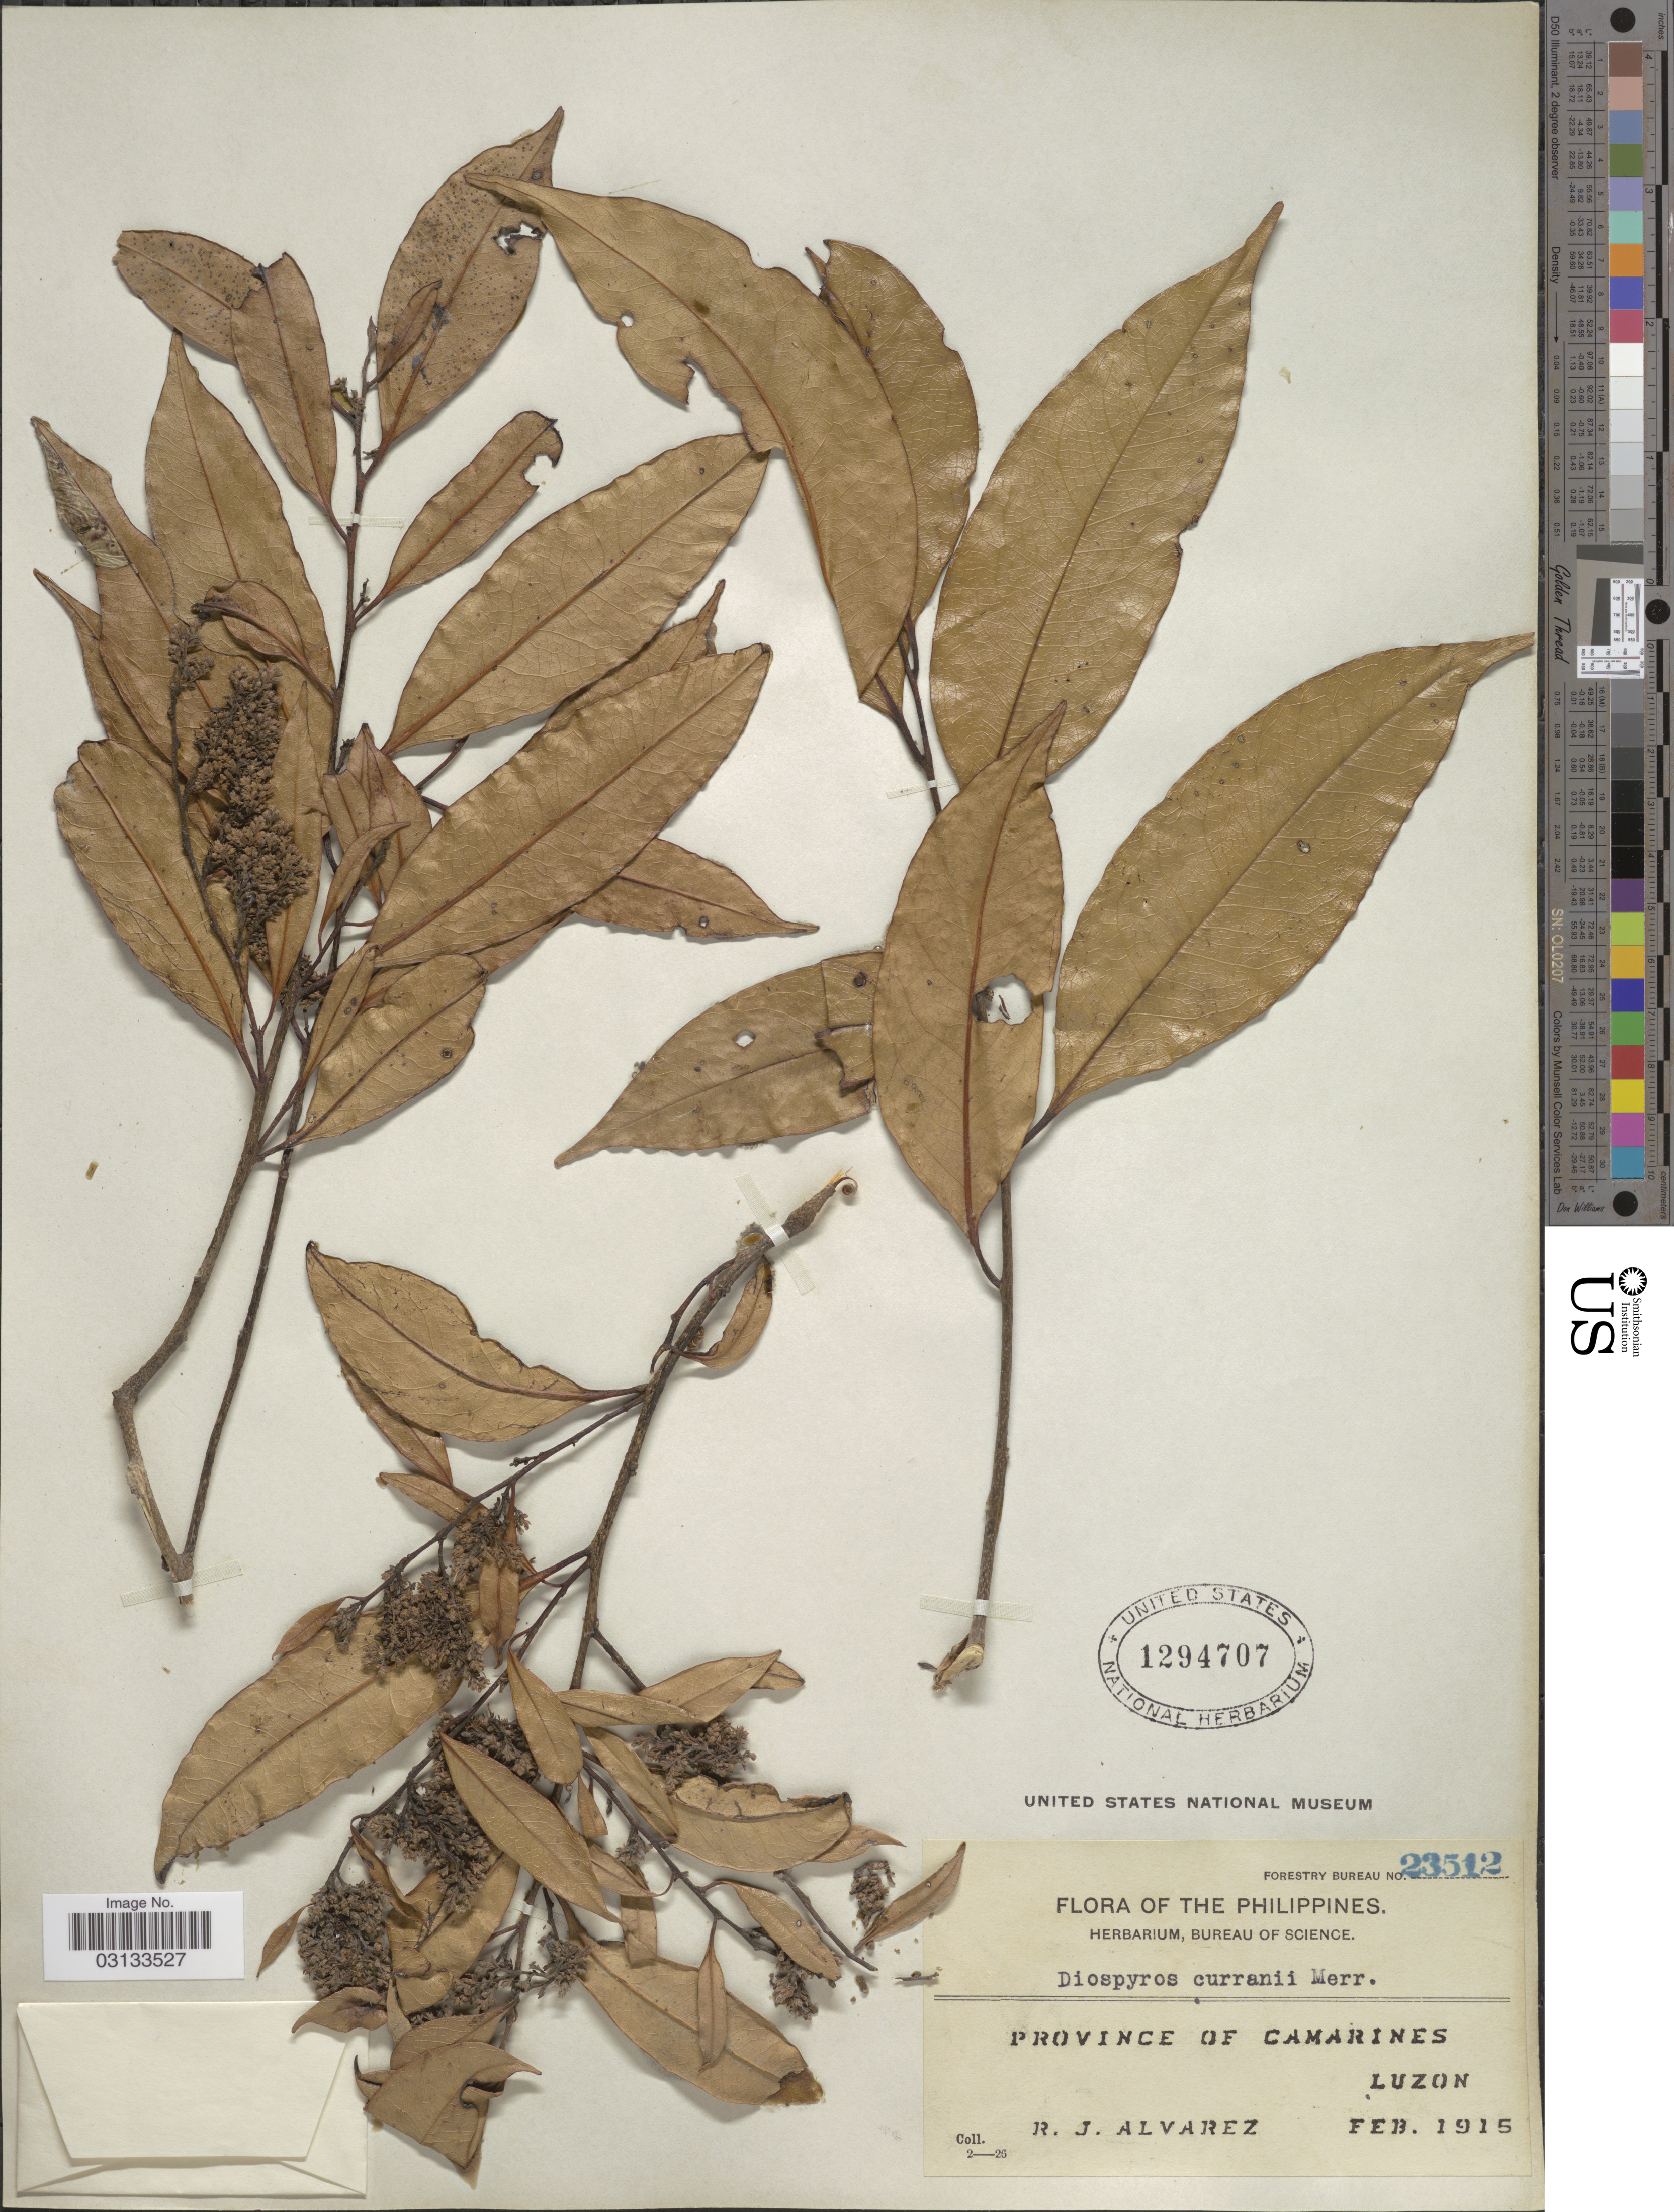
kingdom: Plantae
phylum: Tracheophyta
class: Magnoliopsida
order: Ericales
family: Ebenaceae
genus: Diospyros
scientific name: Diospyros curranii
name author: Merr.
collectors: R. Alvarez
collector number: Forestry Bureau 23512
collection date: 1915-02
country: Philippines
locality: Province of Camarines, Luzon.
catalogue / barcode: US 1294707